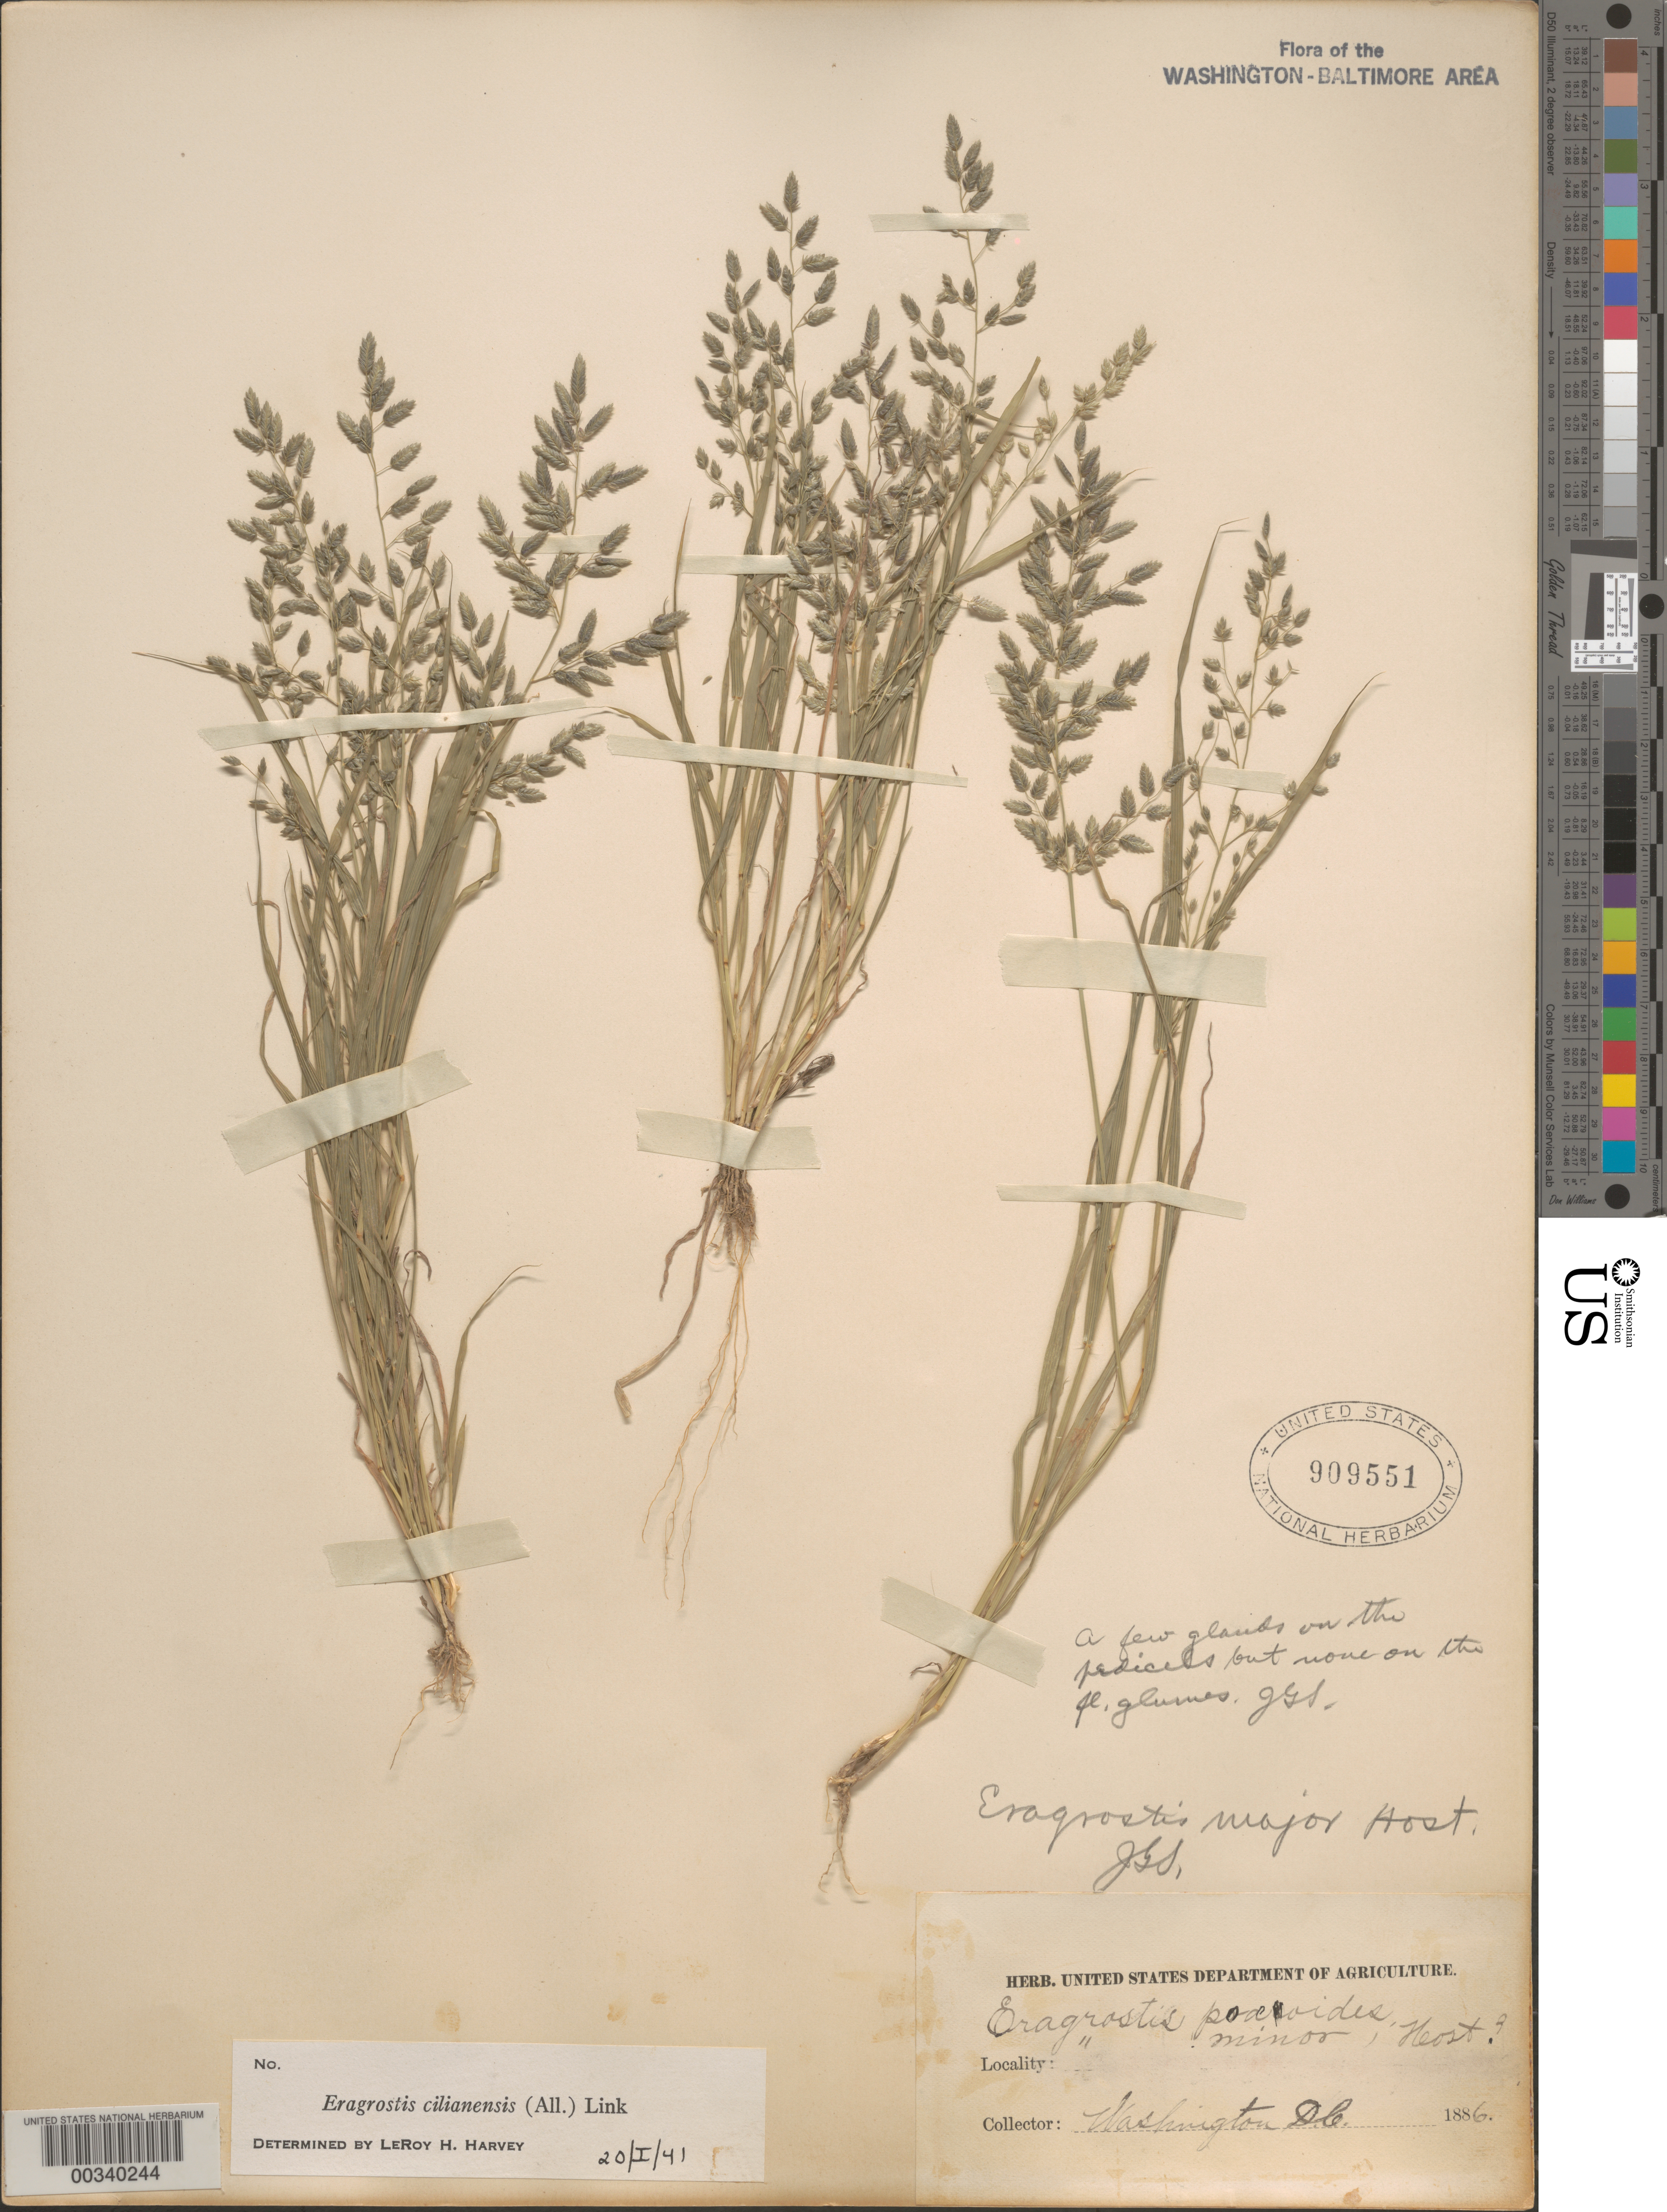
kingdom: Plantae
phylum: Tracheophyta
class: Liliopsida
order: Poales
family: Poaceae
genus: Eragrostis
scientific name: Eragrostis cilianensis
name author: (Bellardi) Vignolo ex Janch.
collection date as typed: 1886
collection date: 1886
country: United States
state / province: District of Columbia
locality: Washington DC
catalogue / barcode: US 909551